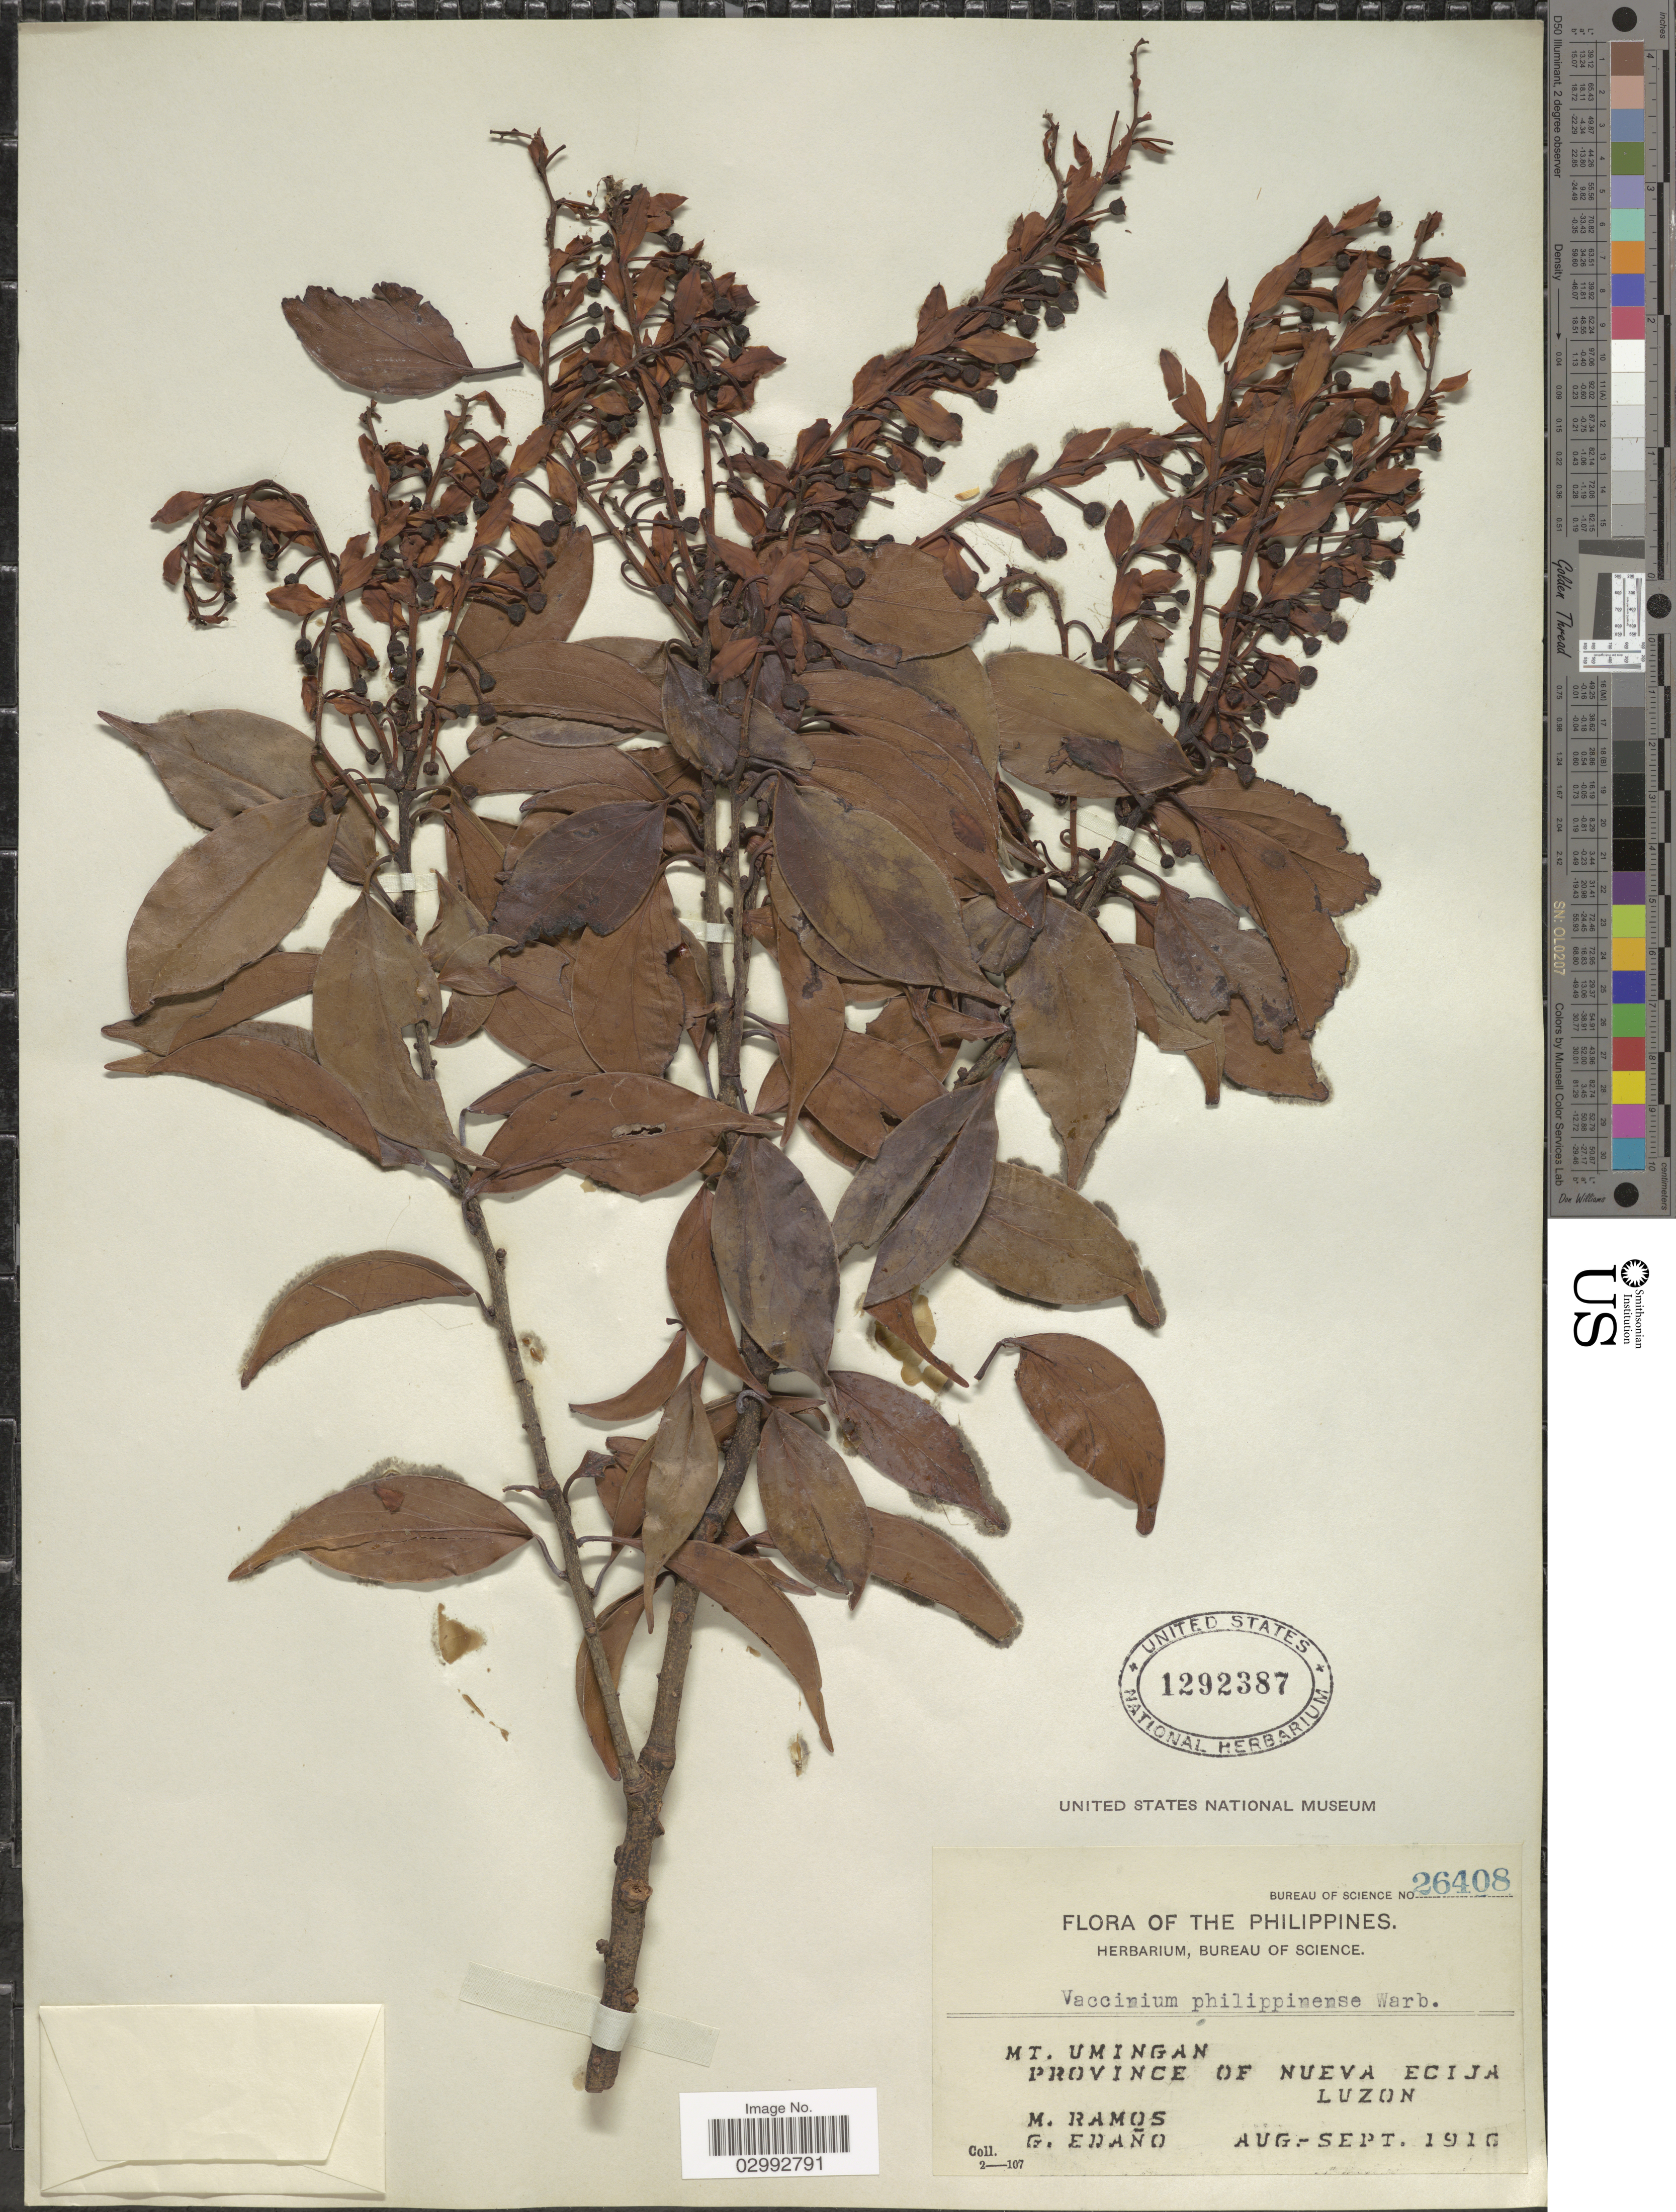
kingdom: Plantae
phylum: Tracheophyta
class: Magnoliopsida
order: Ericales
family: Ericaceae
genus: Vaccinium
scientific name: Vaccinium philippinense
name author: Warb.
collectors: M. Ramos & G. Edaño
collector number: Bureau of Science 26408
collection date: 1916-08/1916-09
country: Philippines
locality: Mt. Umingan, Province of Nueva Ecija, Luzon.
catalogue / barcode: US 1292387